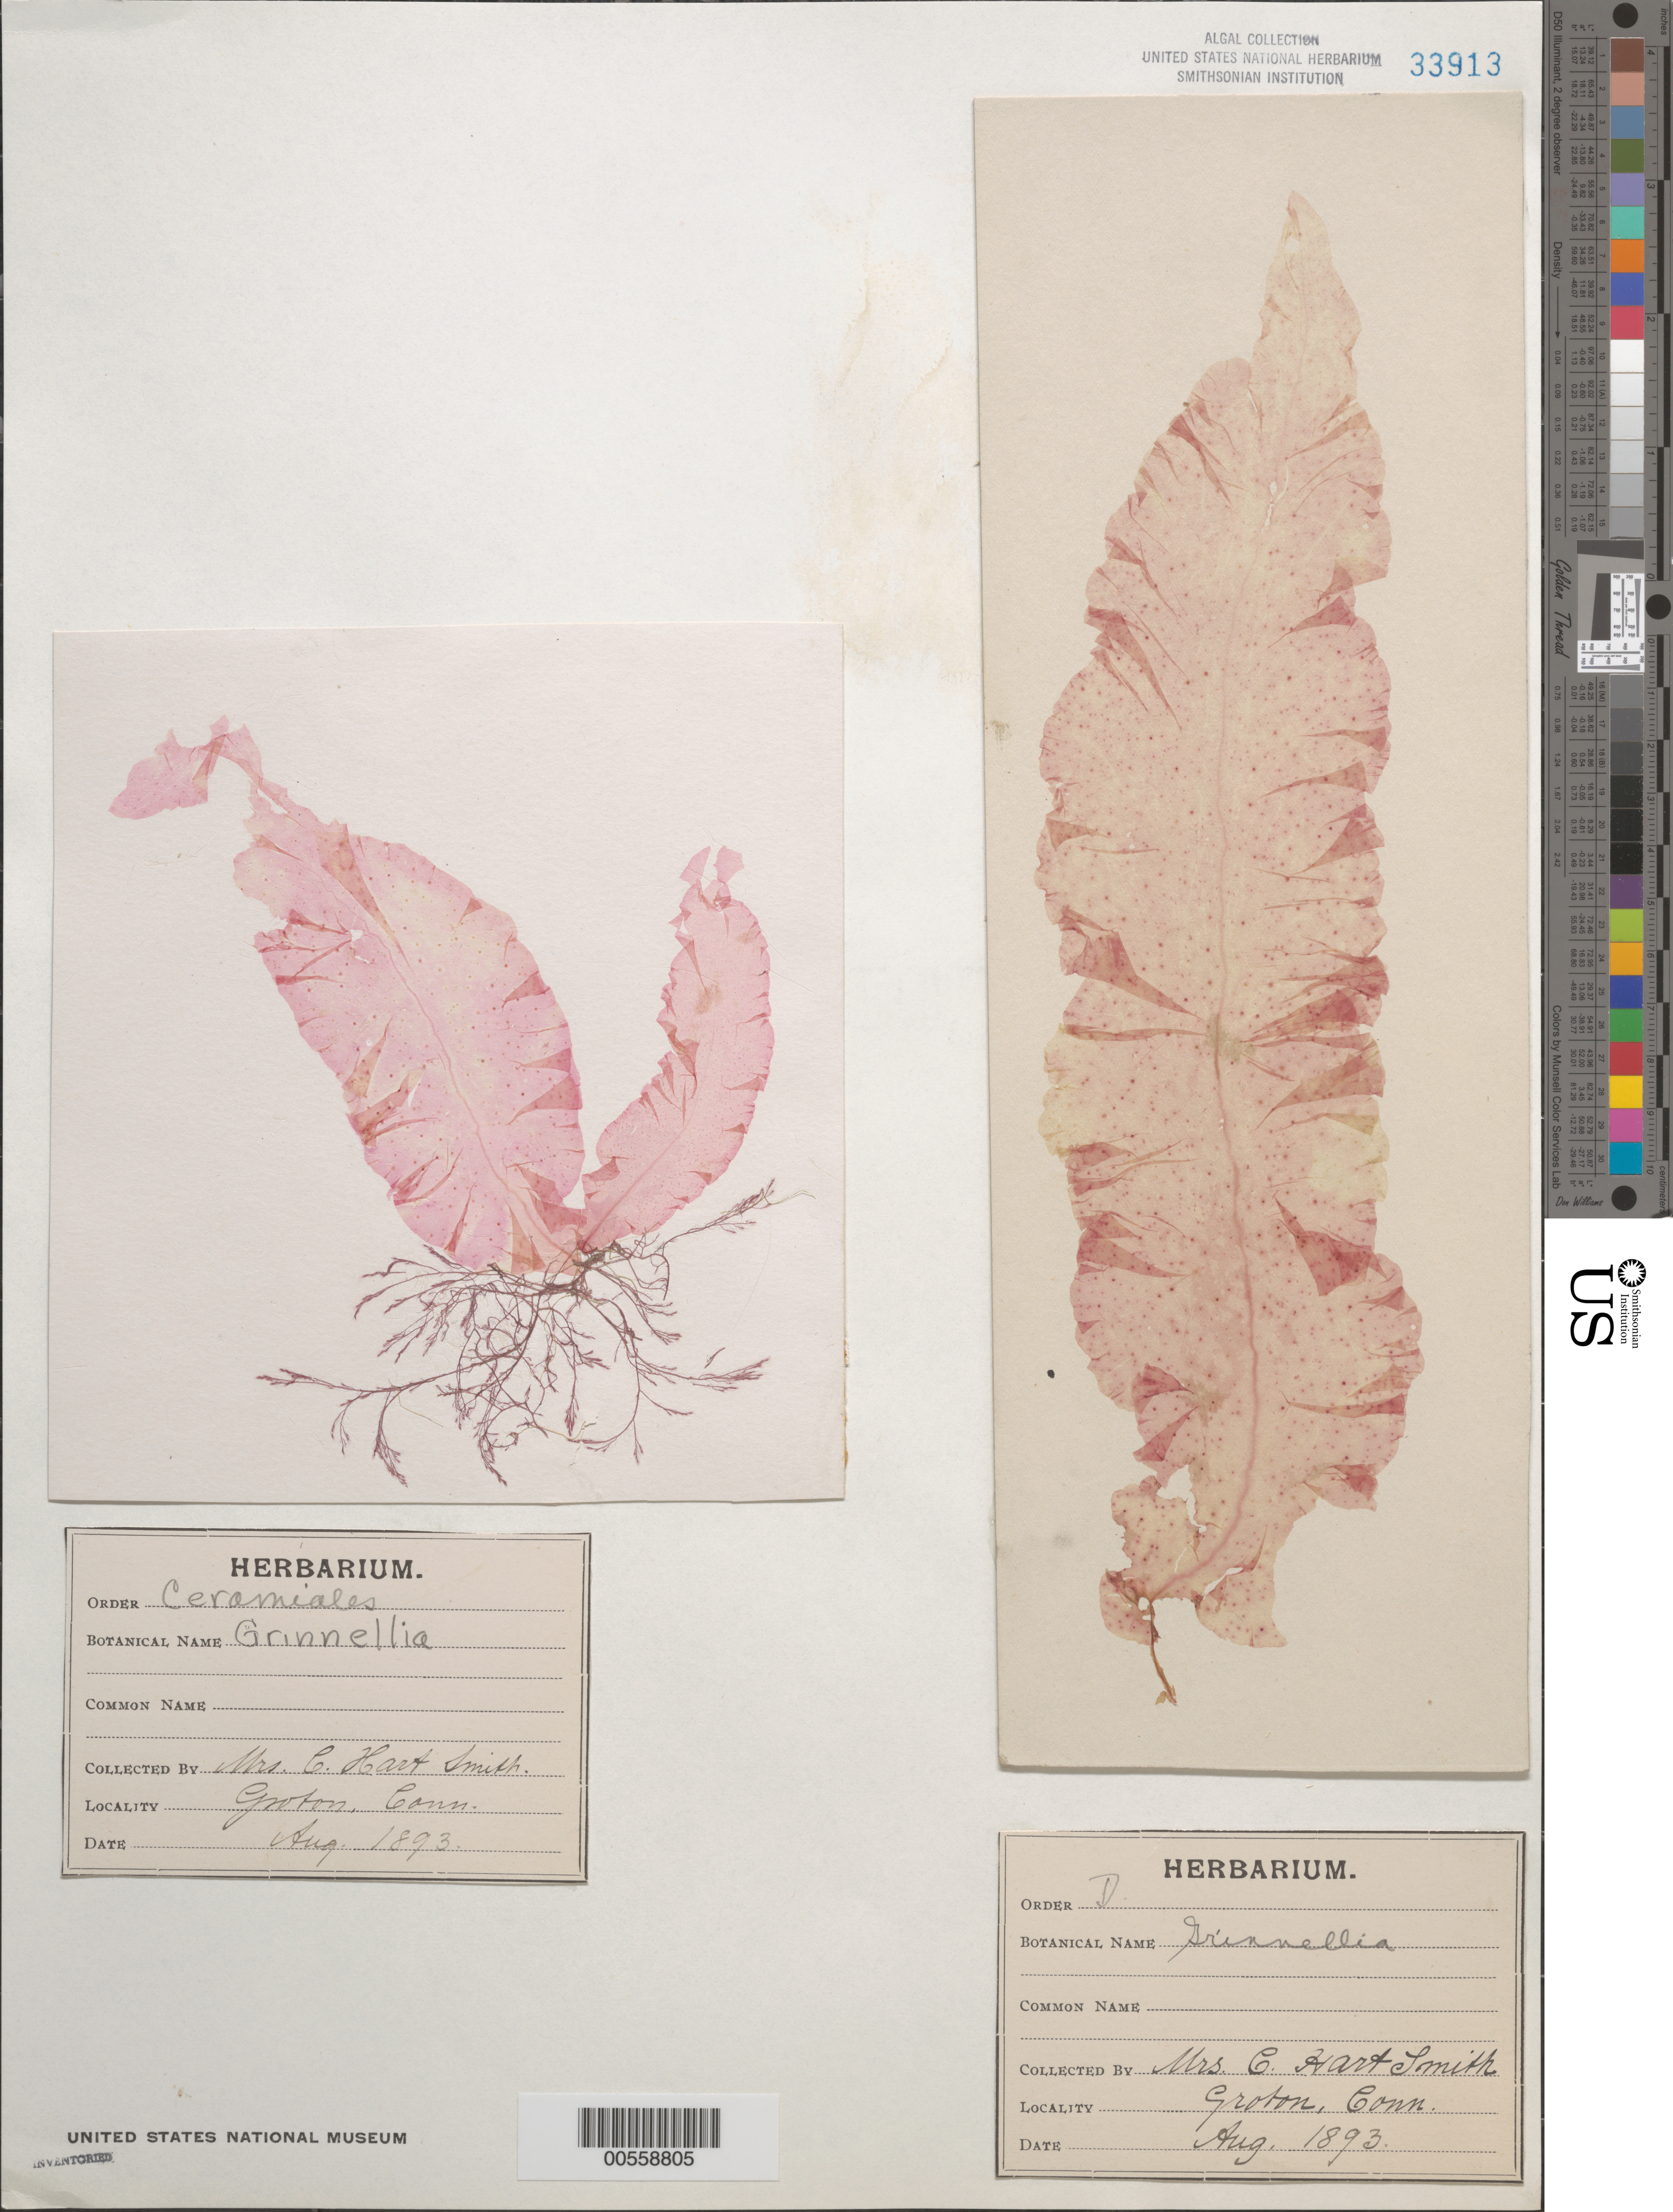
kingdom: Plantae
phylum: Rhodophyta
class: Florideophyceae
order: Ceramiales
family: Delesseriaceae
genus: Grinnellia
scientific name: Grinnellia sp.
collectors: C. H. Smith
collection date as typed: Aug 1893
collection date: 1893-08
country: United States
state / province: Connecticut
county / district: New London County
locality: Groton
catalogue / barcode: US 33913